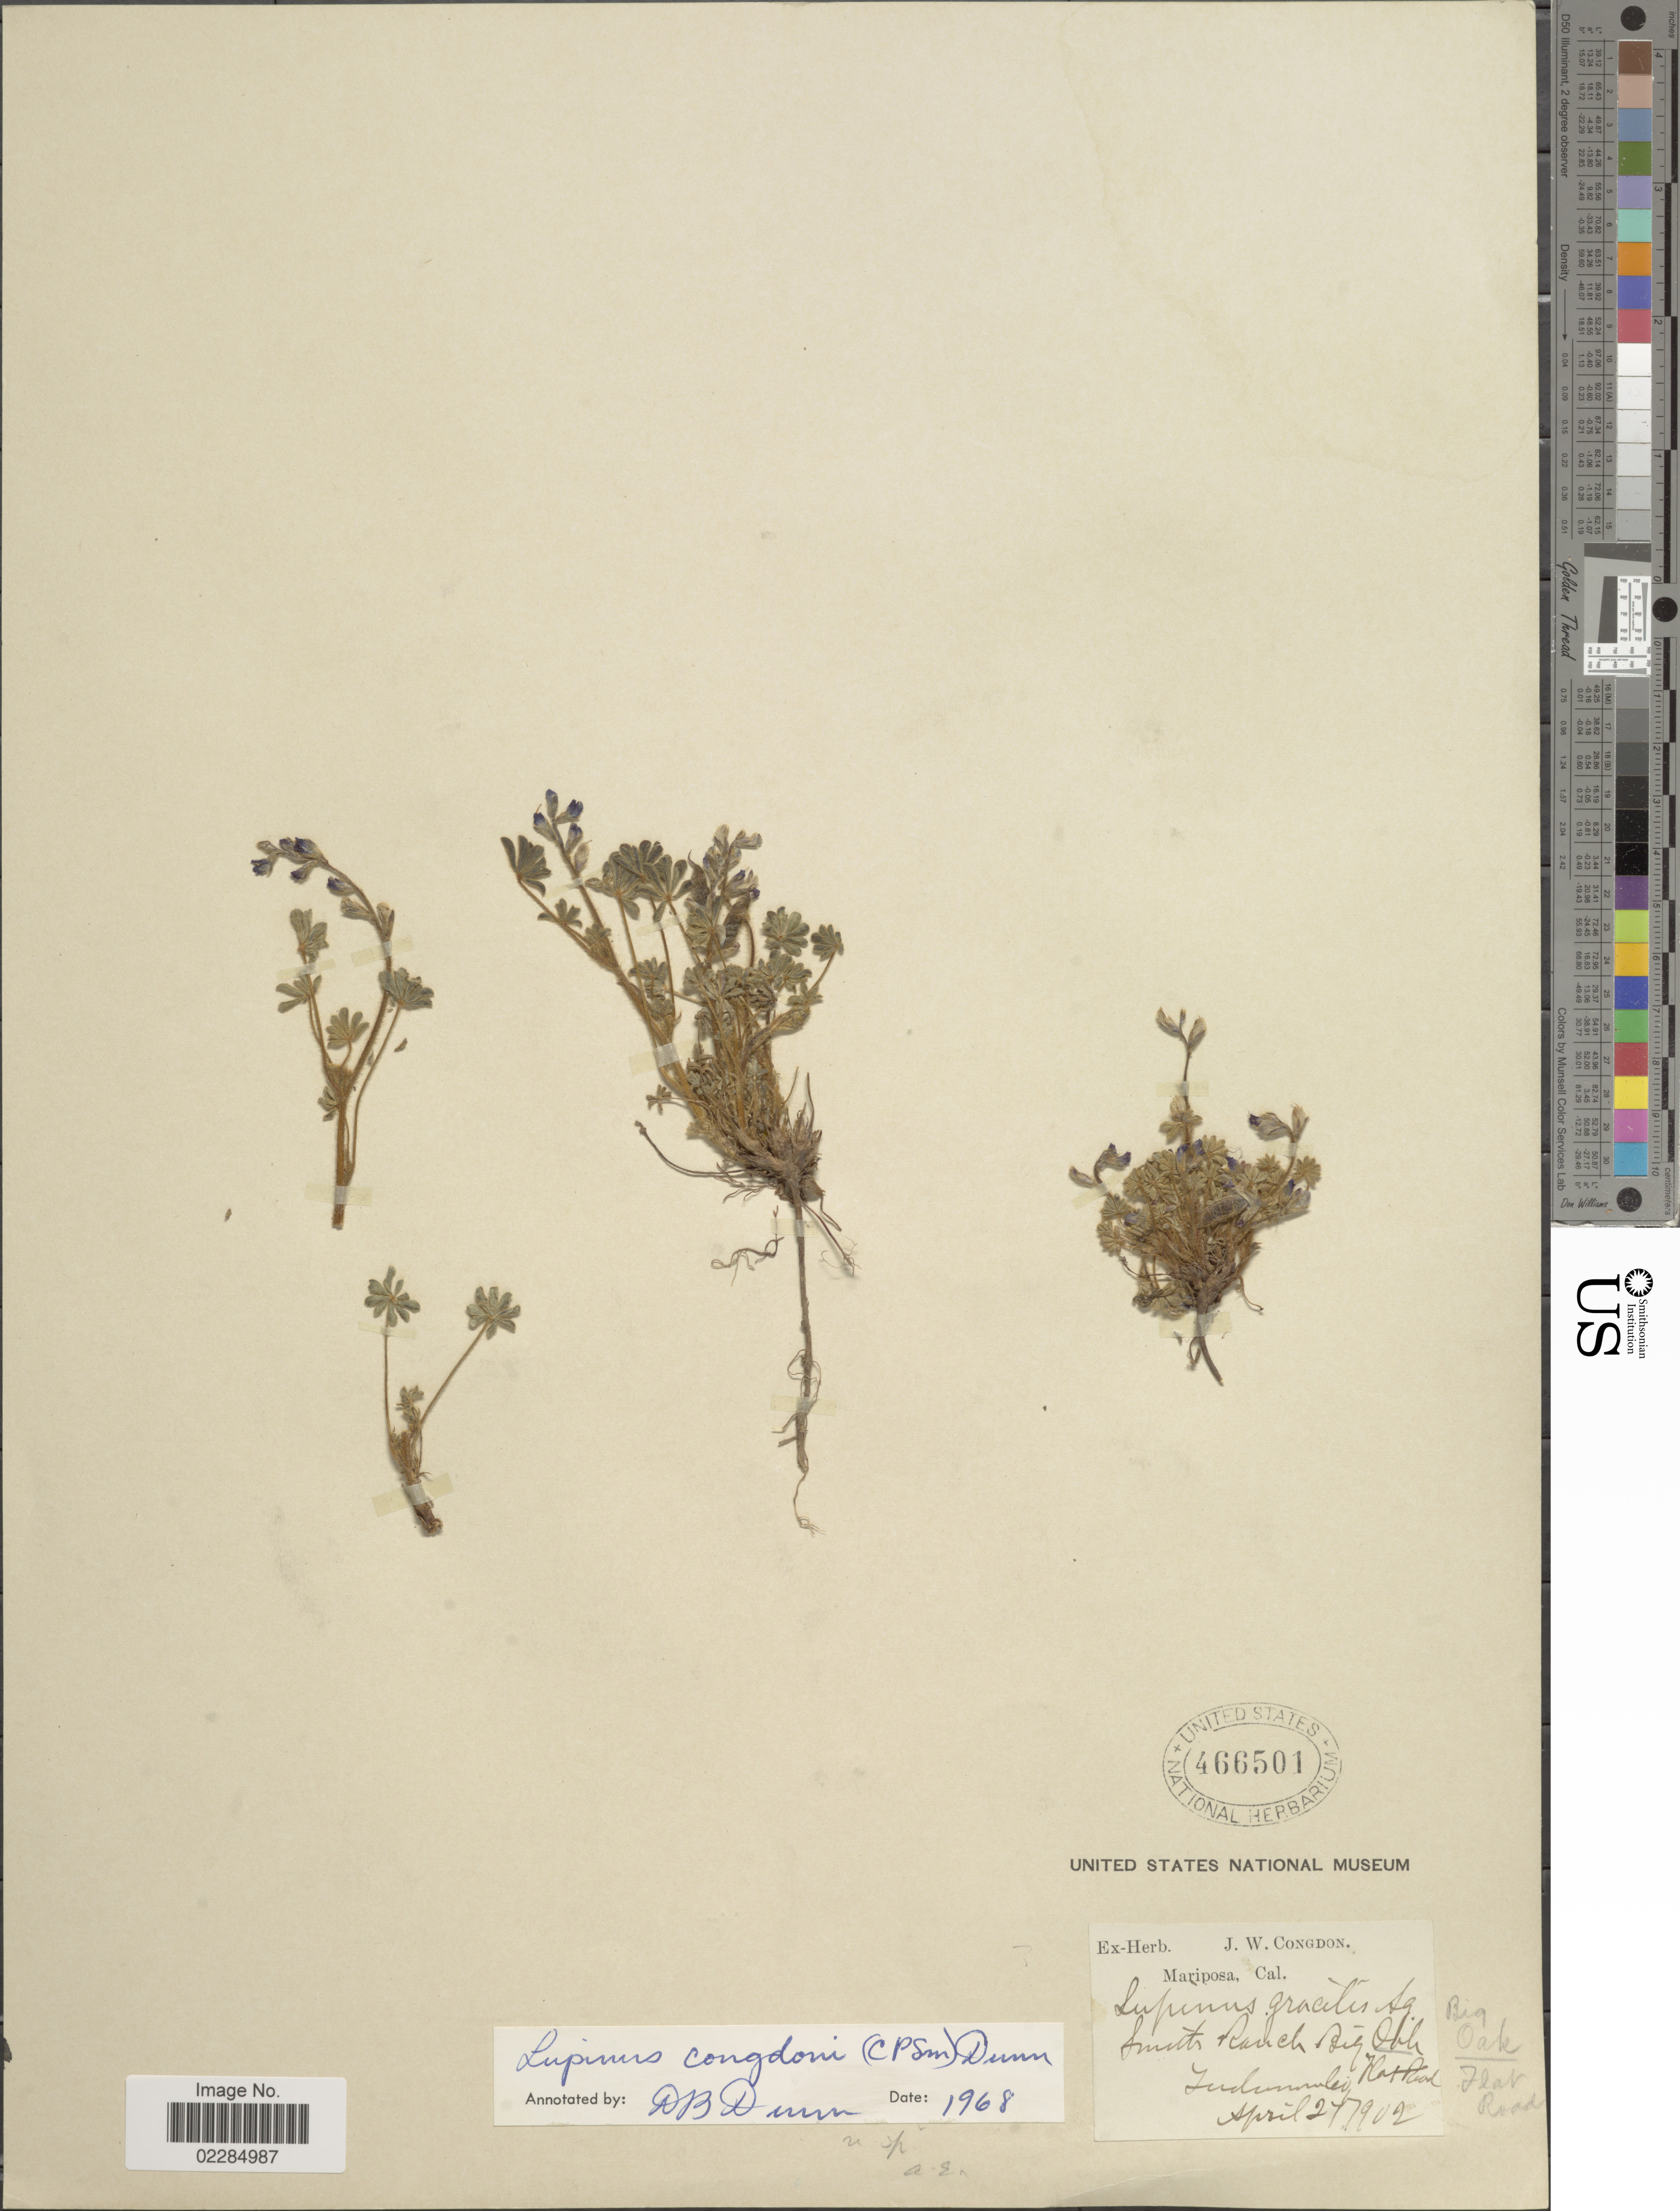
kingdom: Plantae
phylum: Tracheophyta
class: Magnoliopsida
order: Fabales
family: Fabaceae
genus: Lupinus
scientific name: Lupinus congdonii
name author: (C.P. Sm.) D.B. Dunn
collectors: J. W. Congdon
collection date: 1902-04-24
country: United States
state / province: California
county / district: Tuolumne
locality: Smith Ranch, Big Oak Flat Road Tuolumne Co.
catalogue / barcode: US 466501